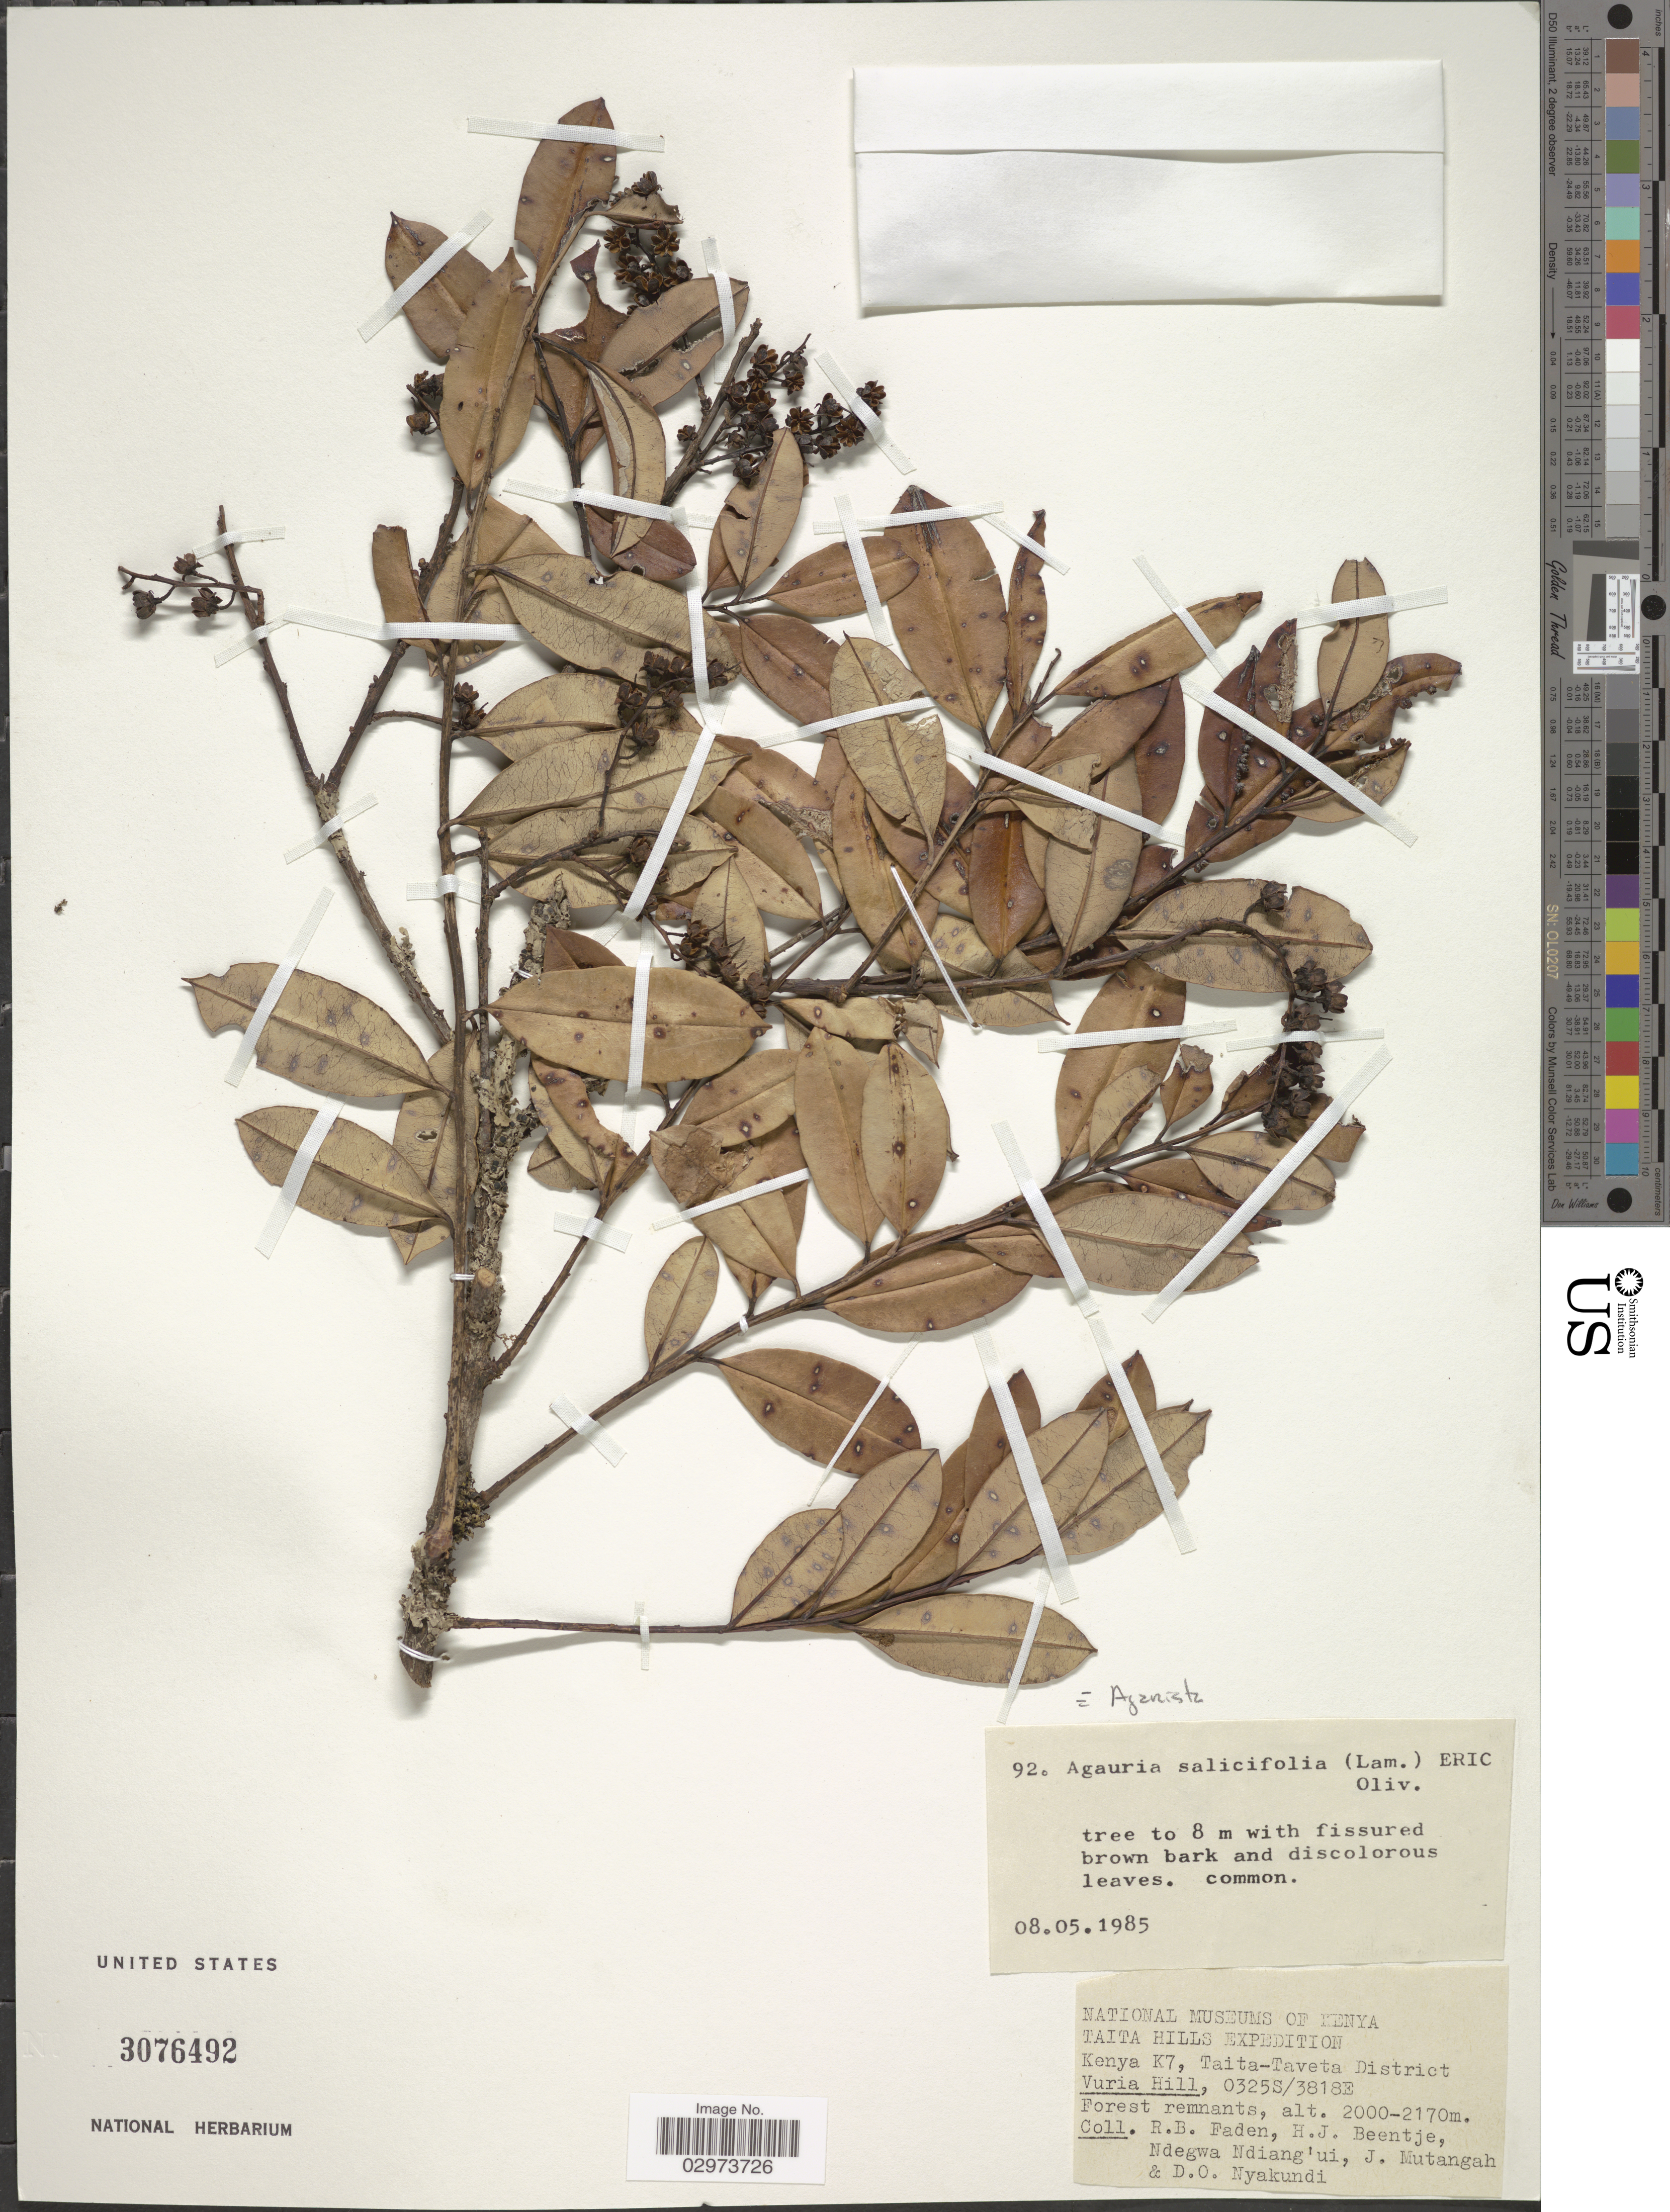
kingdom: Plantae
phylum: Tracheophyta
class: Magnoliopsida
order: Ericales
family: Ericaceae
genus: Agarista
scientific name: Agarista salicifolia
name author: (Lam.) G. Don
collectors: R. B. Faden, H. J. Beentje, Ndegwa Ndiang'ui, J. Mutangah & D. Nyakundi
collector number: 92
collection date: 1985-05-08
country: Kenya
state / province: Taita Taveta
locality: Taita Hills. K7. Vuria Hill.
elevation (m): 2000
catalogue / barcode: US 3076492